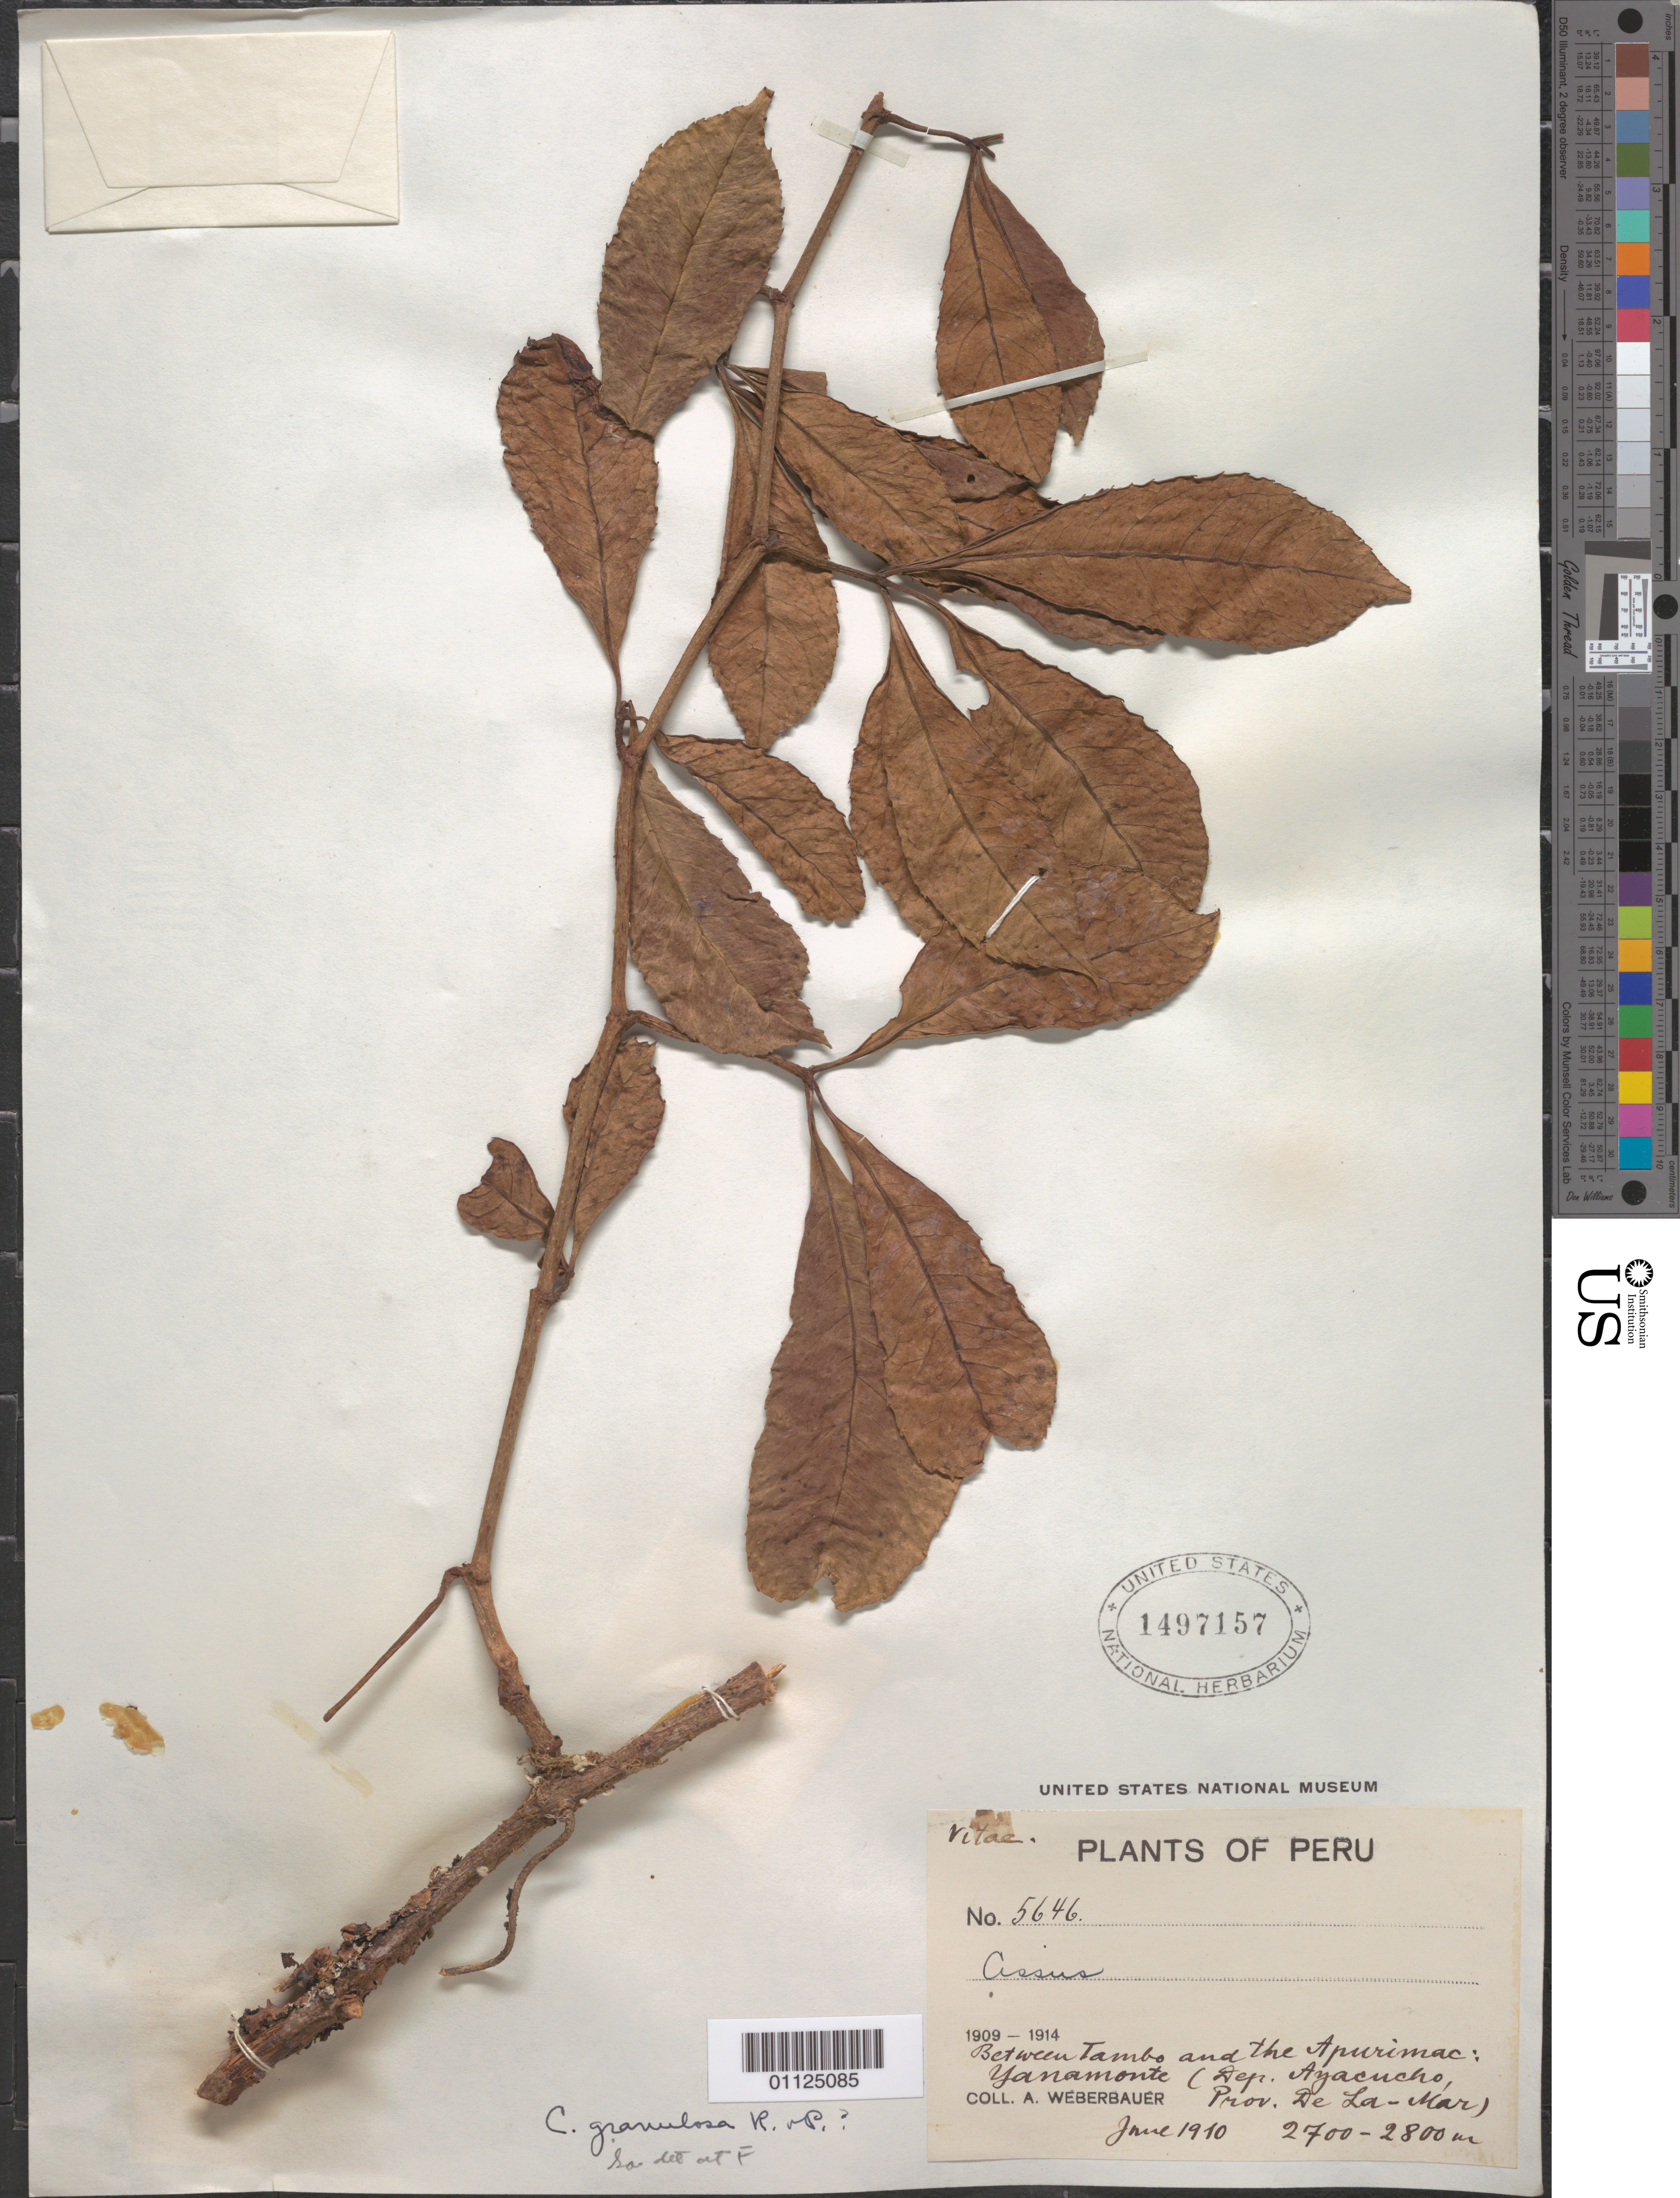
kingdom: Plantae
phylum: Tracheophyta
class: Magnoliopsida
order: Vitales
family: Vitaceae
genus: Clematicissus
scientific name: Clematicissus granulosa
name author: (Ruiz & Pav.) Lombardi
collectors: A. Weberbauer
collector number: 5646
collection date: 1910-06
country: Peru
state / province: Ayacucho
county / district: La Mar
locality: Dep. Ayacucho. Between Tambo and the Apurimac; Yanamonte.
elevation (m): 2700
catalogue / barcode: US 1497157